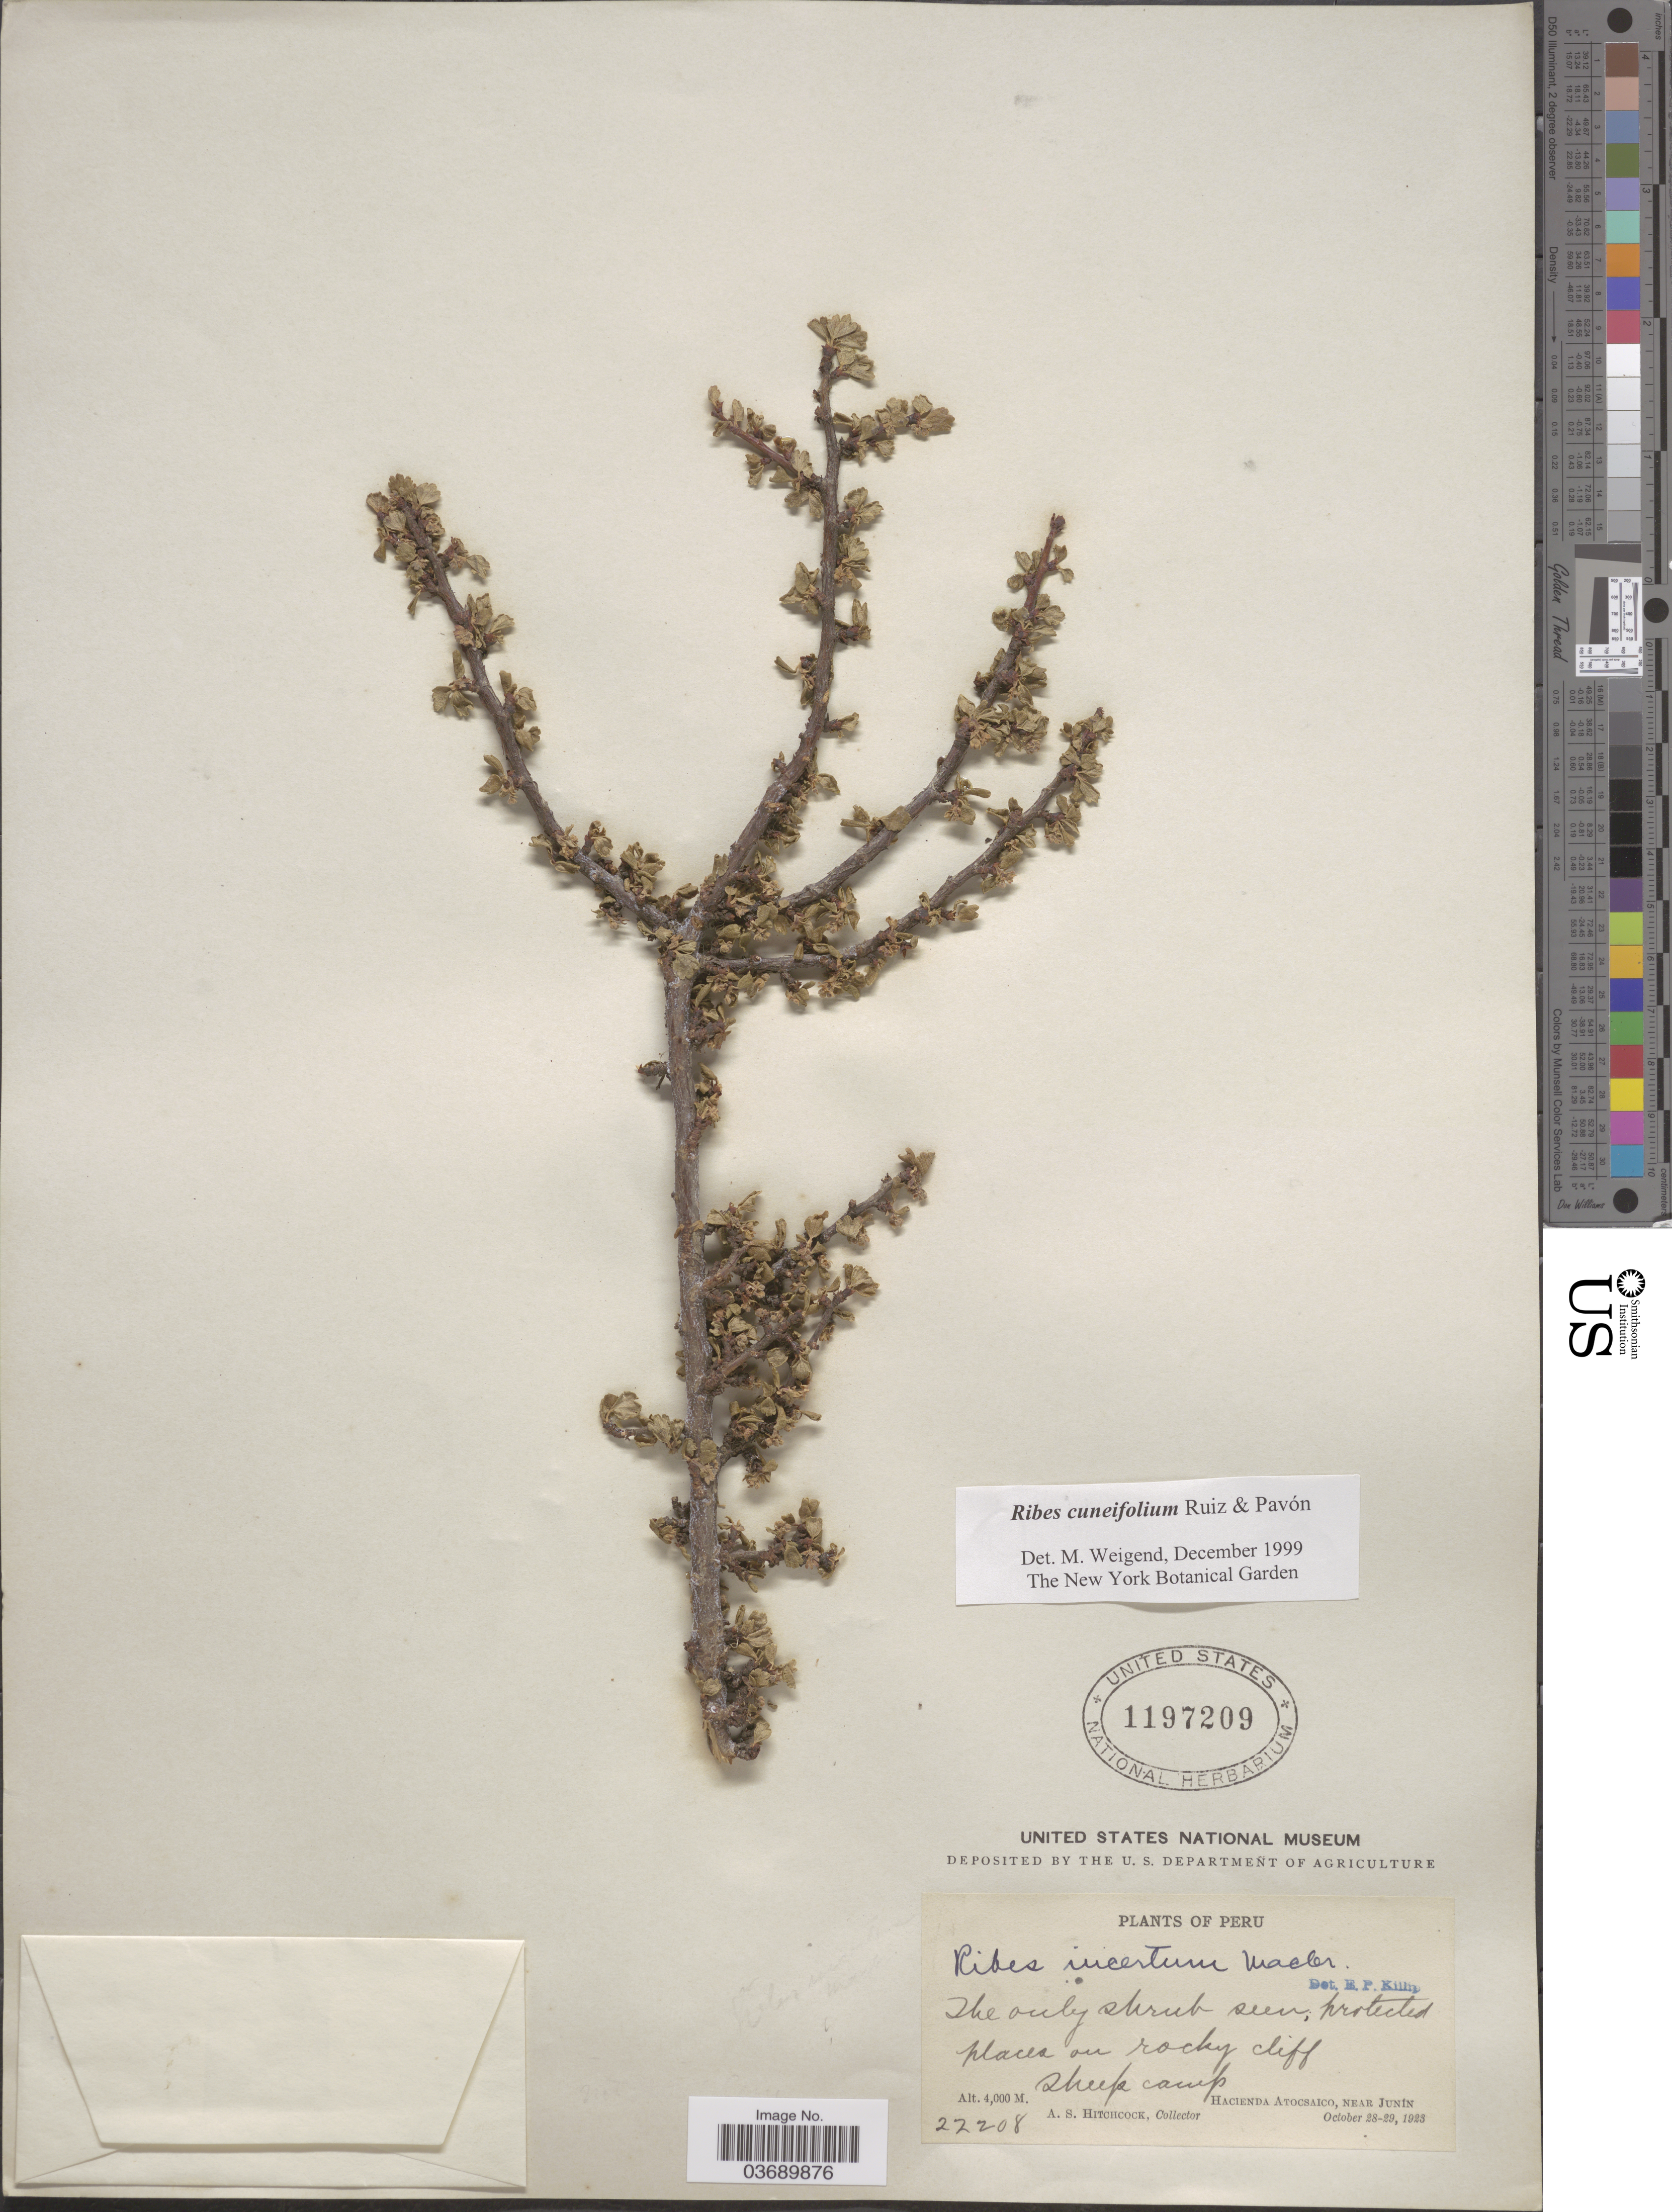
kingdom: Plantae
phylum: Tracheophyta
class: Magnoliopsida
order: Saxifragales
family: Grossulariaceae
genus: Ribes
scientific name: Ribes cuneifolium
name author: Ruiz & Pav.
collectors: A. S. Hitchcock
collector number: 22208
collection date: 1923-10-28/1923-10-29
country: Peru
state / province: Junín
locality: Sheep camp, Hacienda Atocsaico, near Junín.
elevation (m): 4000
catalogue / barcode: US 1197209